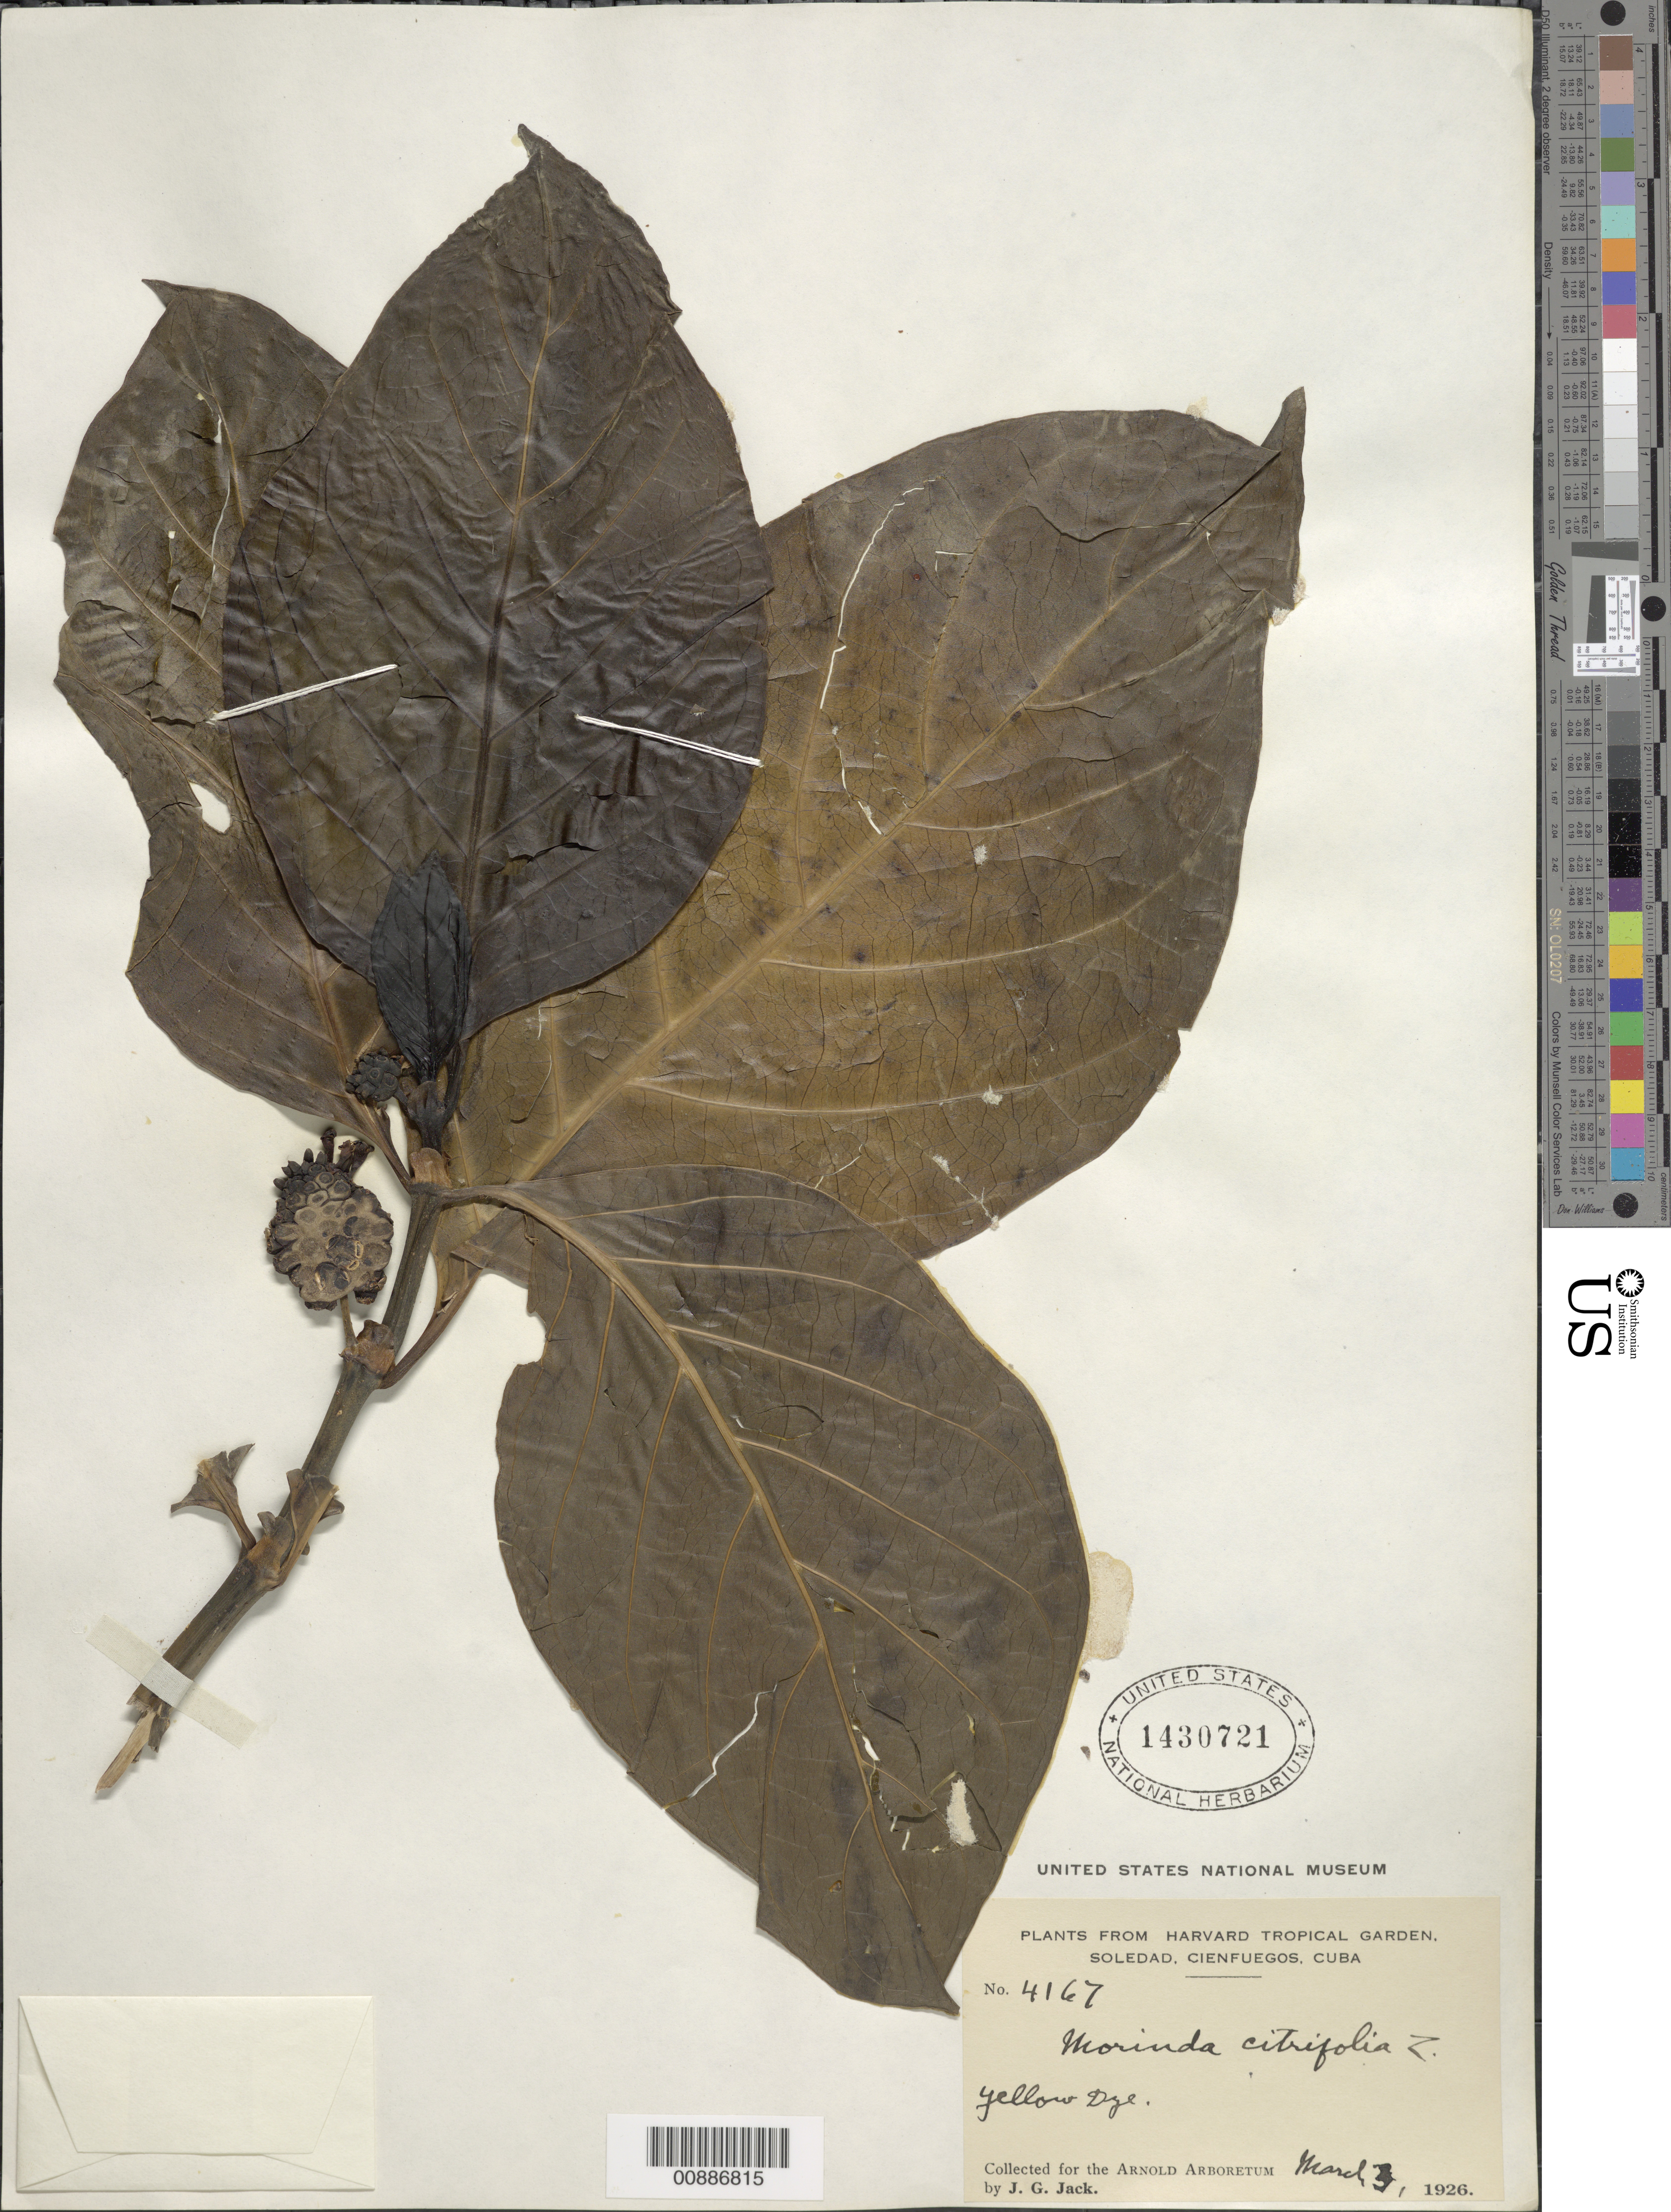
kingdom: Plantae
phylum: Tracheophyta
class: Magnoliopsida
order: Gentianales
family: Rubiaceae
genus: Morinda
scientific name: Morinda citrifolia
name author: L.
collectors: J. G. Jack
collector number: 4167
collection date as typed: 03 Mar 1926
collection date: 1926-03-03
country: Cuba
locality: Soledad, Cienfuegos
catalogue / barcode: US 1430721